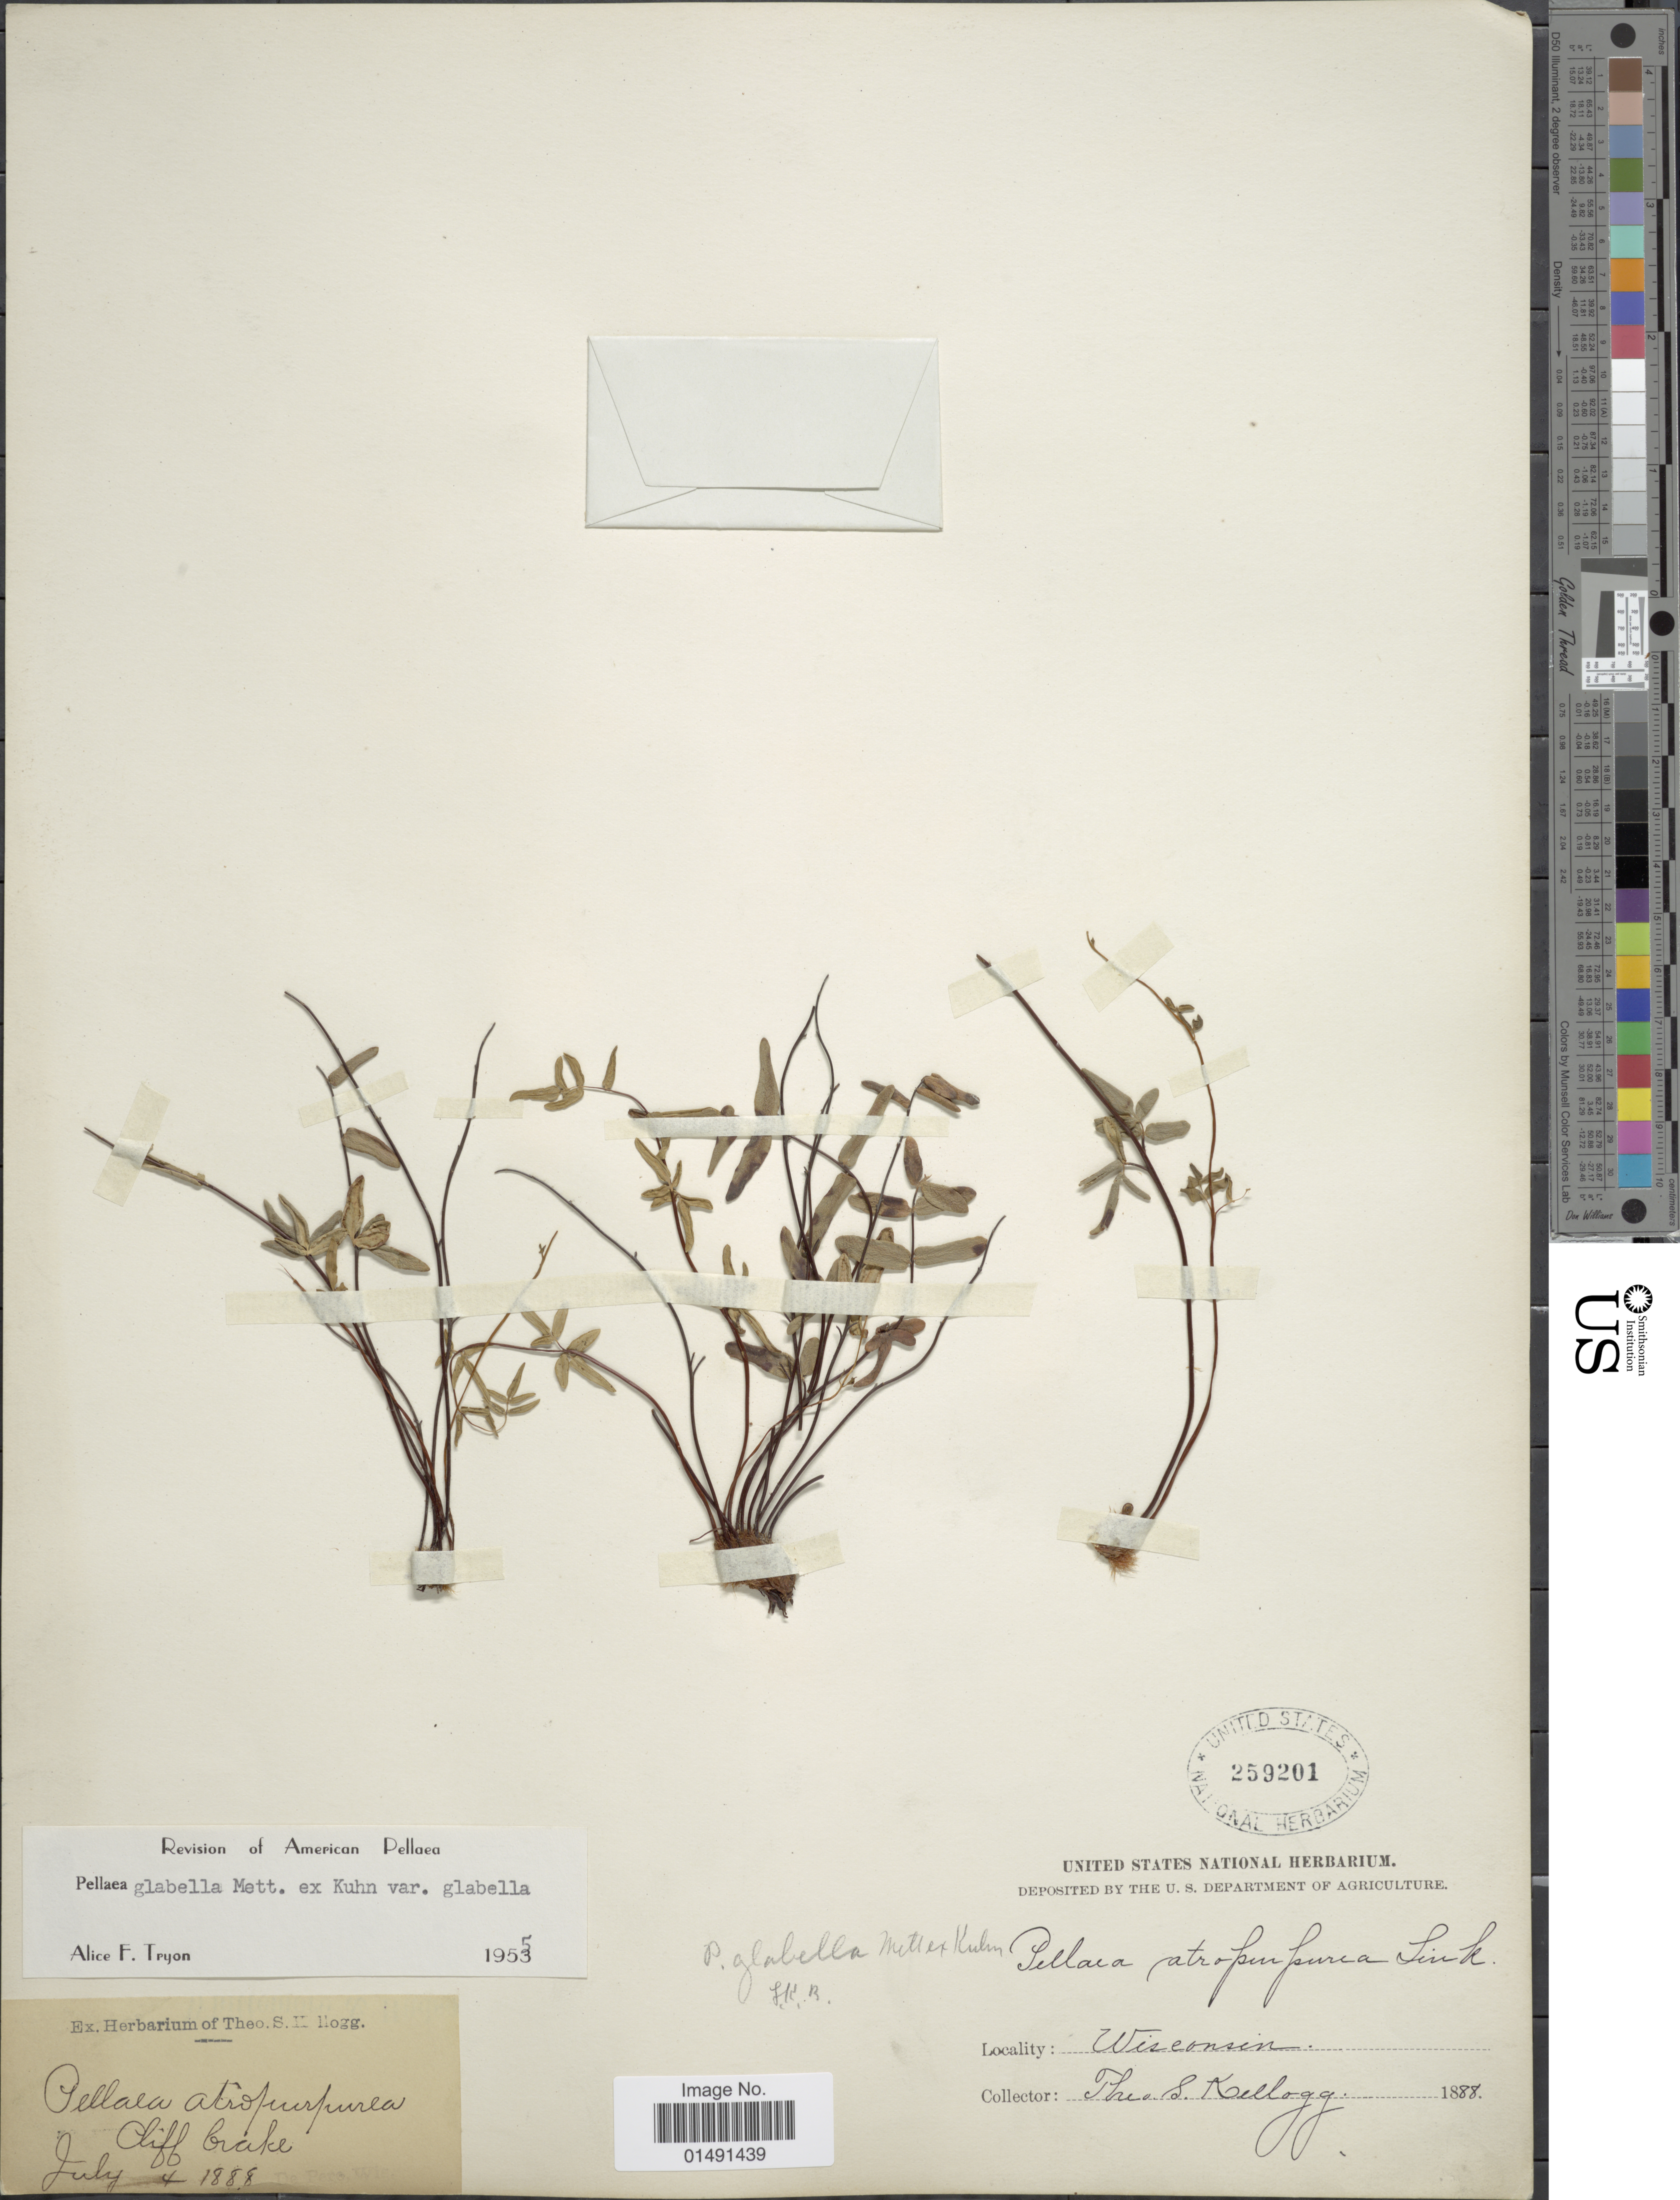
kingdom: Plantae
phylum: Tracheophyta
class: Polypodiopsida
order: Polypodiales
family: Pteridaceae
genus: Pellaea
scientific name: Pellaea glabella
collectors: T. S. Kellogg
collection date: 1888-07-04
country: United States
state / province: Wisconsin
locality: Cliff brake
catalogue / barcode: US 259201